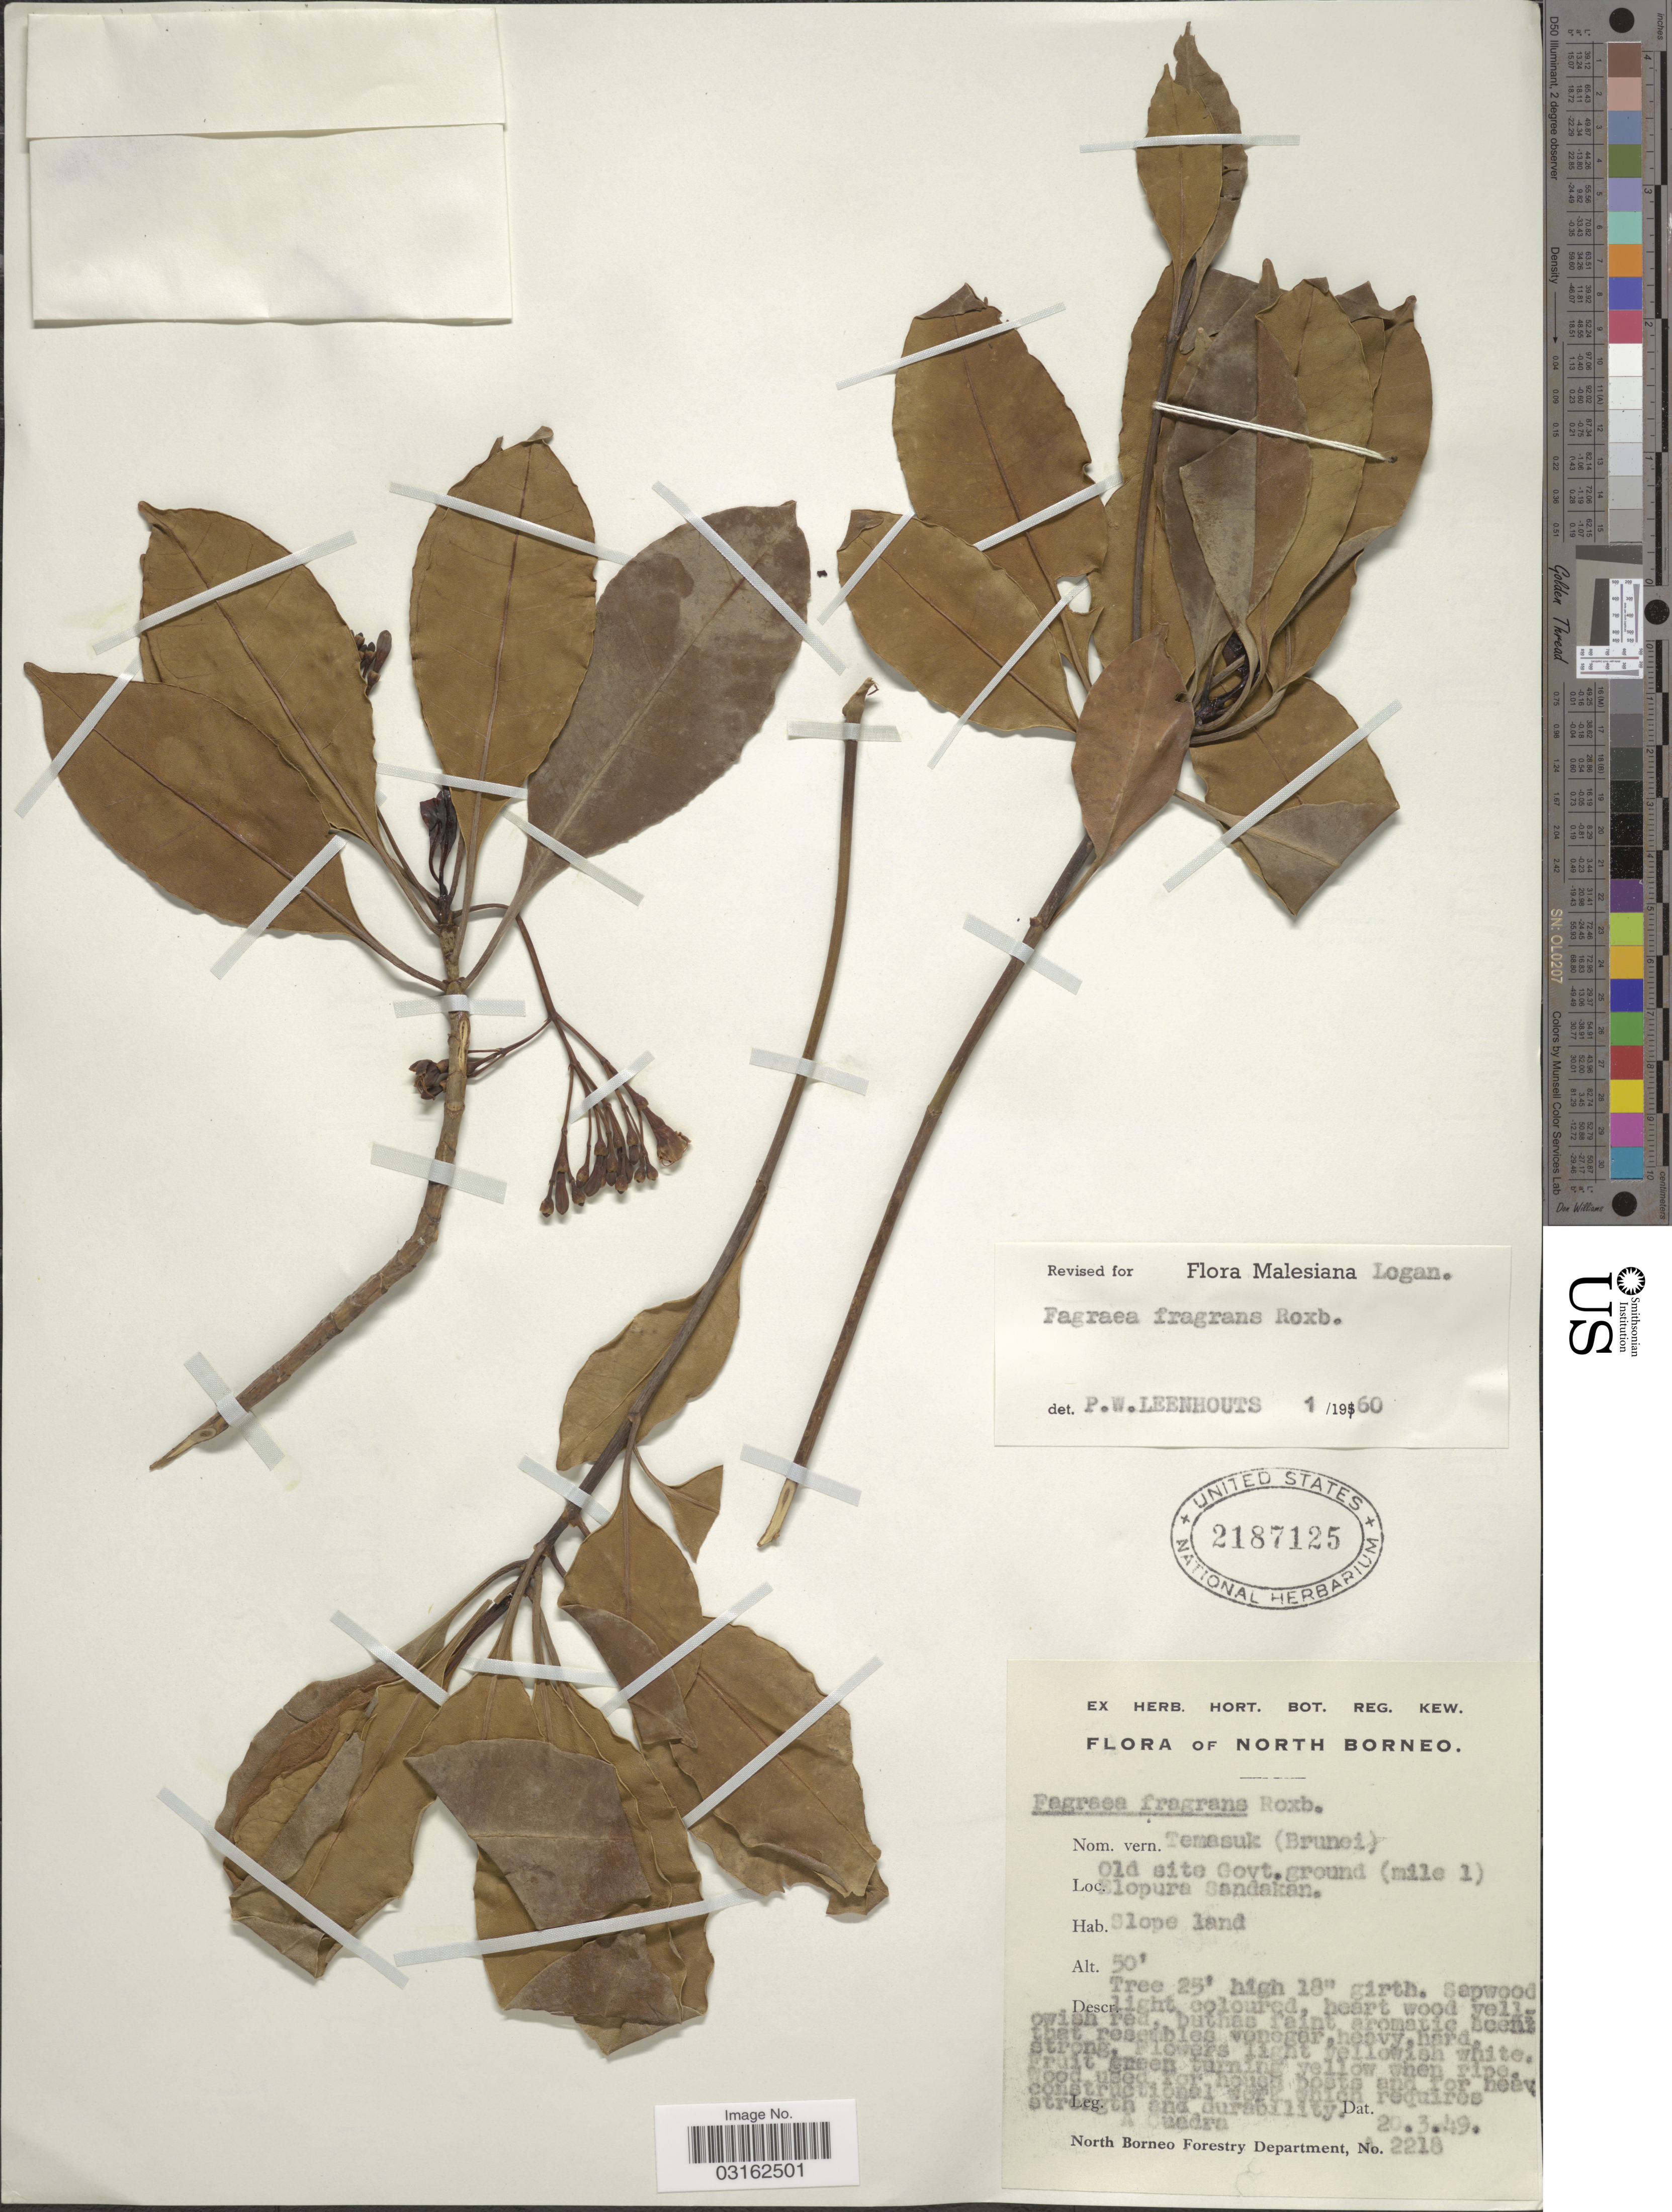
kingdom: Plantae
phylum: Tracheophyta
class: Magnoliopsida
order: Gentianales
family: Gentianaceae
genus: Fagraea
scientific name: Fagraea fragrans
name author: Roxb.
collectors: A. Cuadra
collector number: A2218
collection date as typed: Transcribed d/m/y: 20/3/49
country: Malaysia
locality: North Borneo. Old site Govt. ground (mile 1) Elopura Sandakan.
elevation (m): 15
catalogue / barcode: US 2187125